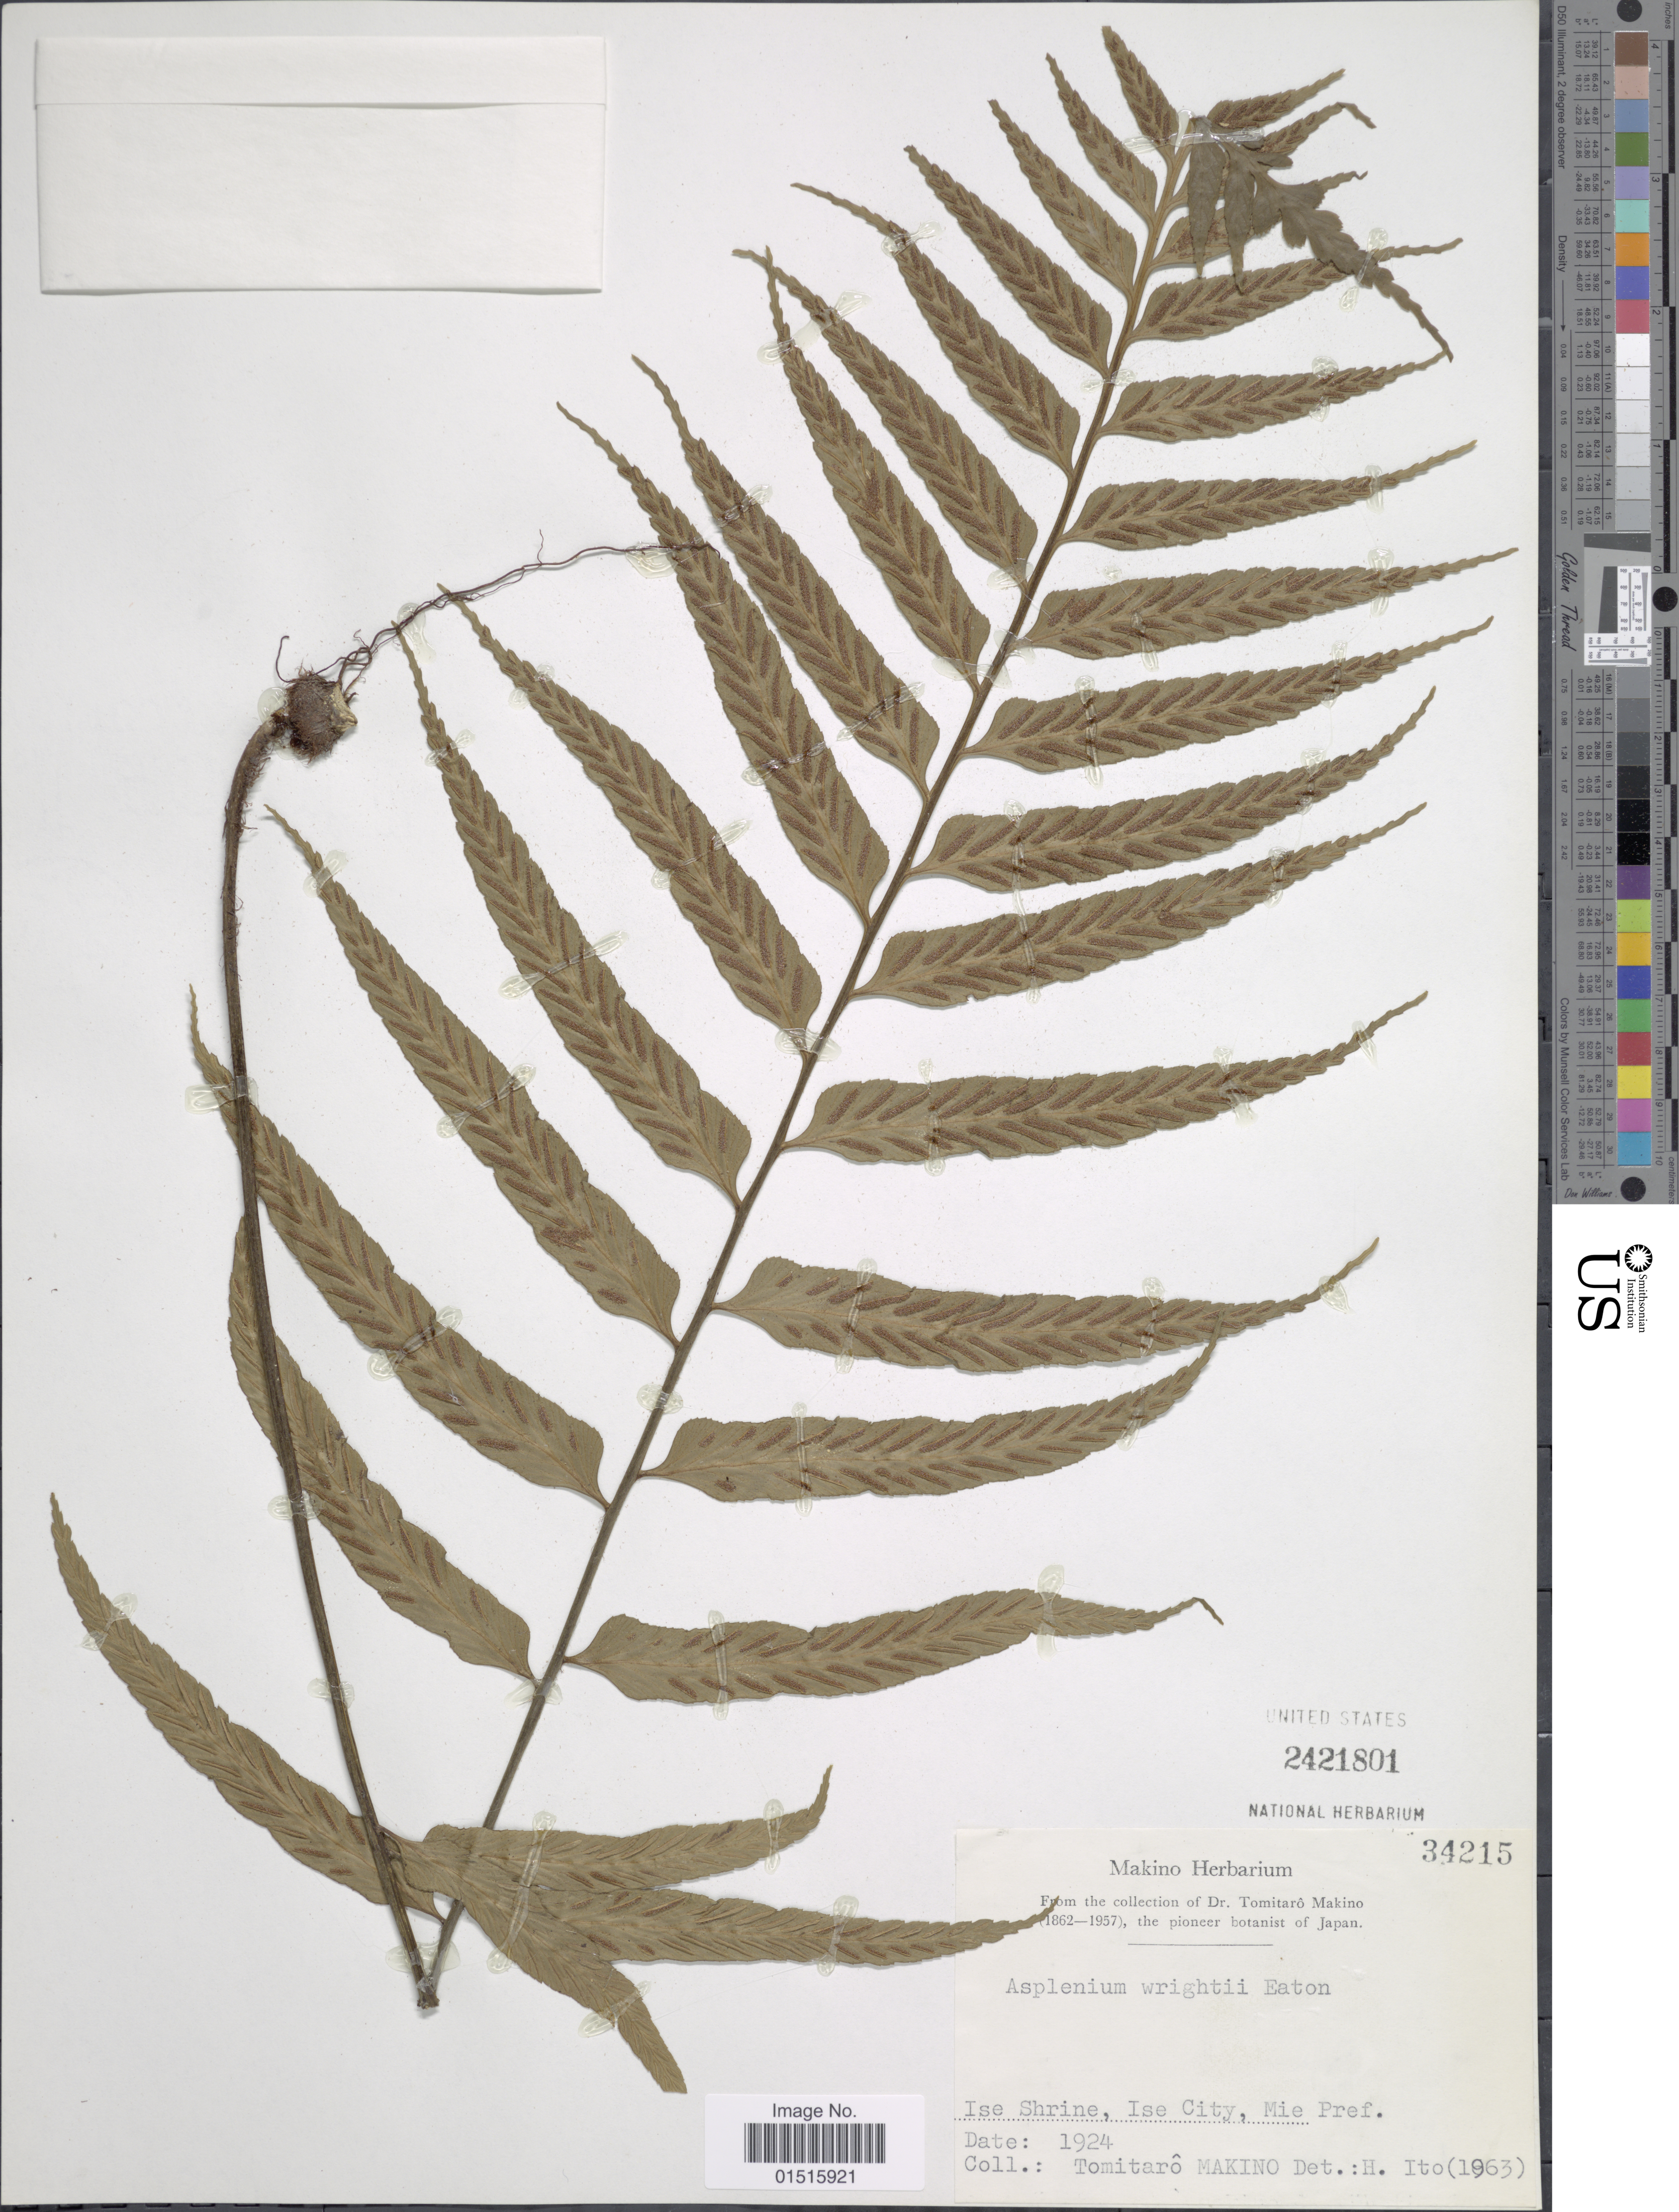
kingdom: Plantae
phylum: Tracheophyta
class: Polypodiopsida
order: Polypodiales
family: Aspleniaceae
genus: Asplenium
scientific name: Asplenium wrightii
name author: D.C. Eaton ex Hook.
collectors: T. Makino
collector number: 34215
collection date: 1924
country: Japan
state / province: Mie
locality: Ise Shrine, Ise City. Mie Pref.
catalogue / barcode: US 2421801